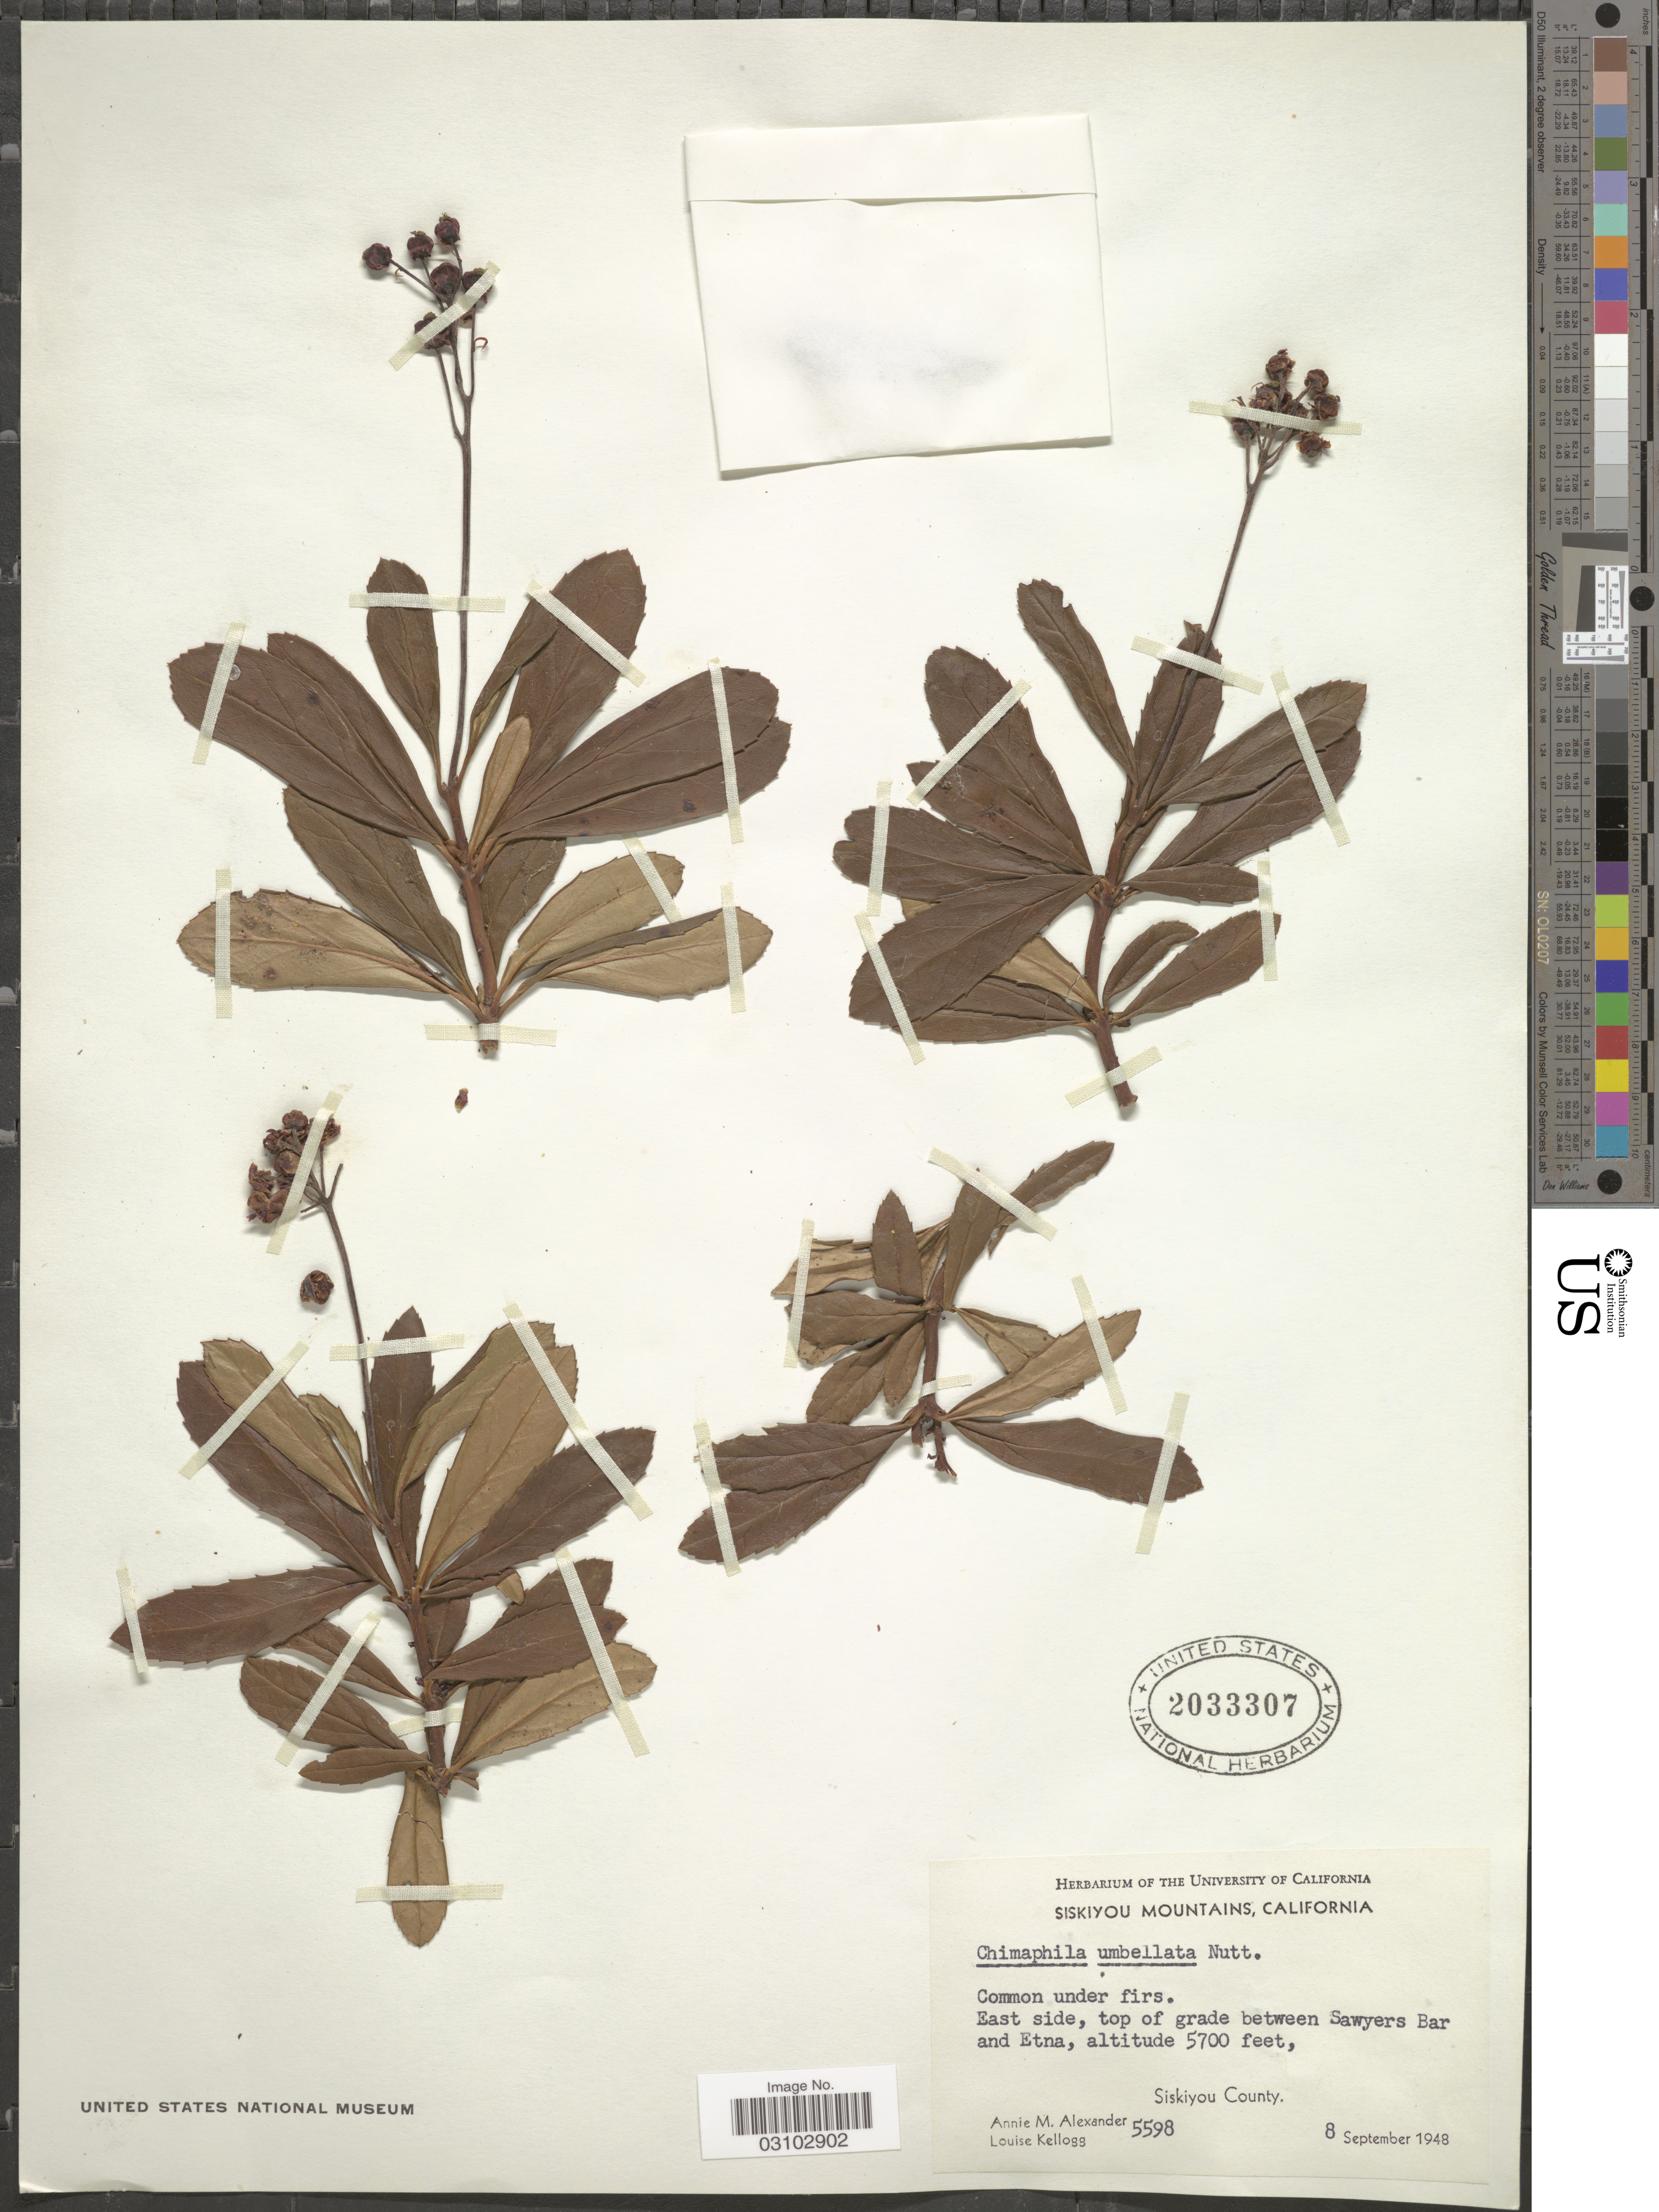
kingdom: Plantae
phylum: Tracheophyta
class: Magnoliopsida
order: Ericales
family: Ericaceae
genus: Chimaphila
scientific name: Chimaphila umbellata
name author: (L.) W.P.C. Barton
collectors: A. M. Alexander & L. Kellog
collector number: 5598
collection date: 1948-09-08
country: United States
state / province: California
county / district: Siskiyou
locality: Siskiyou Mountains. East side, top of grade between Sawyers Bar and Etna. Siskiyou County.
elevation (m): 1737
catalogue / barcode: US 2033307